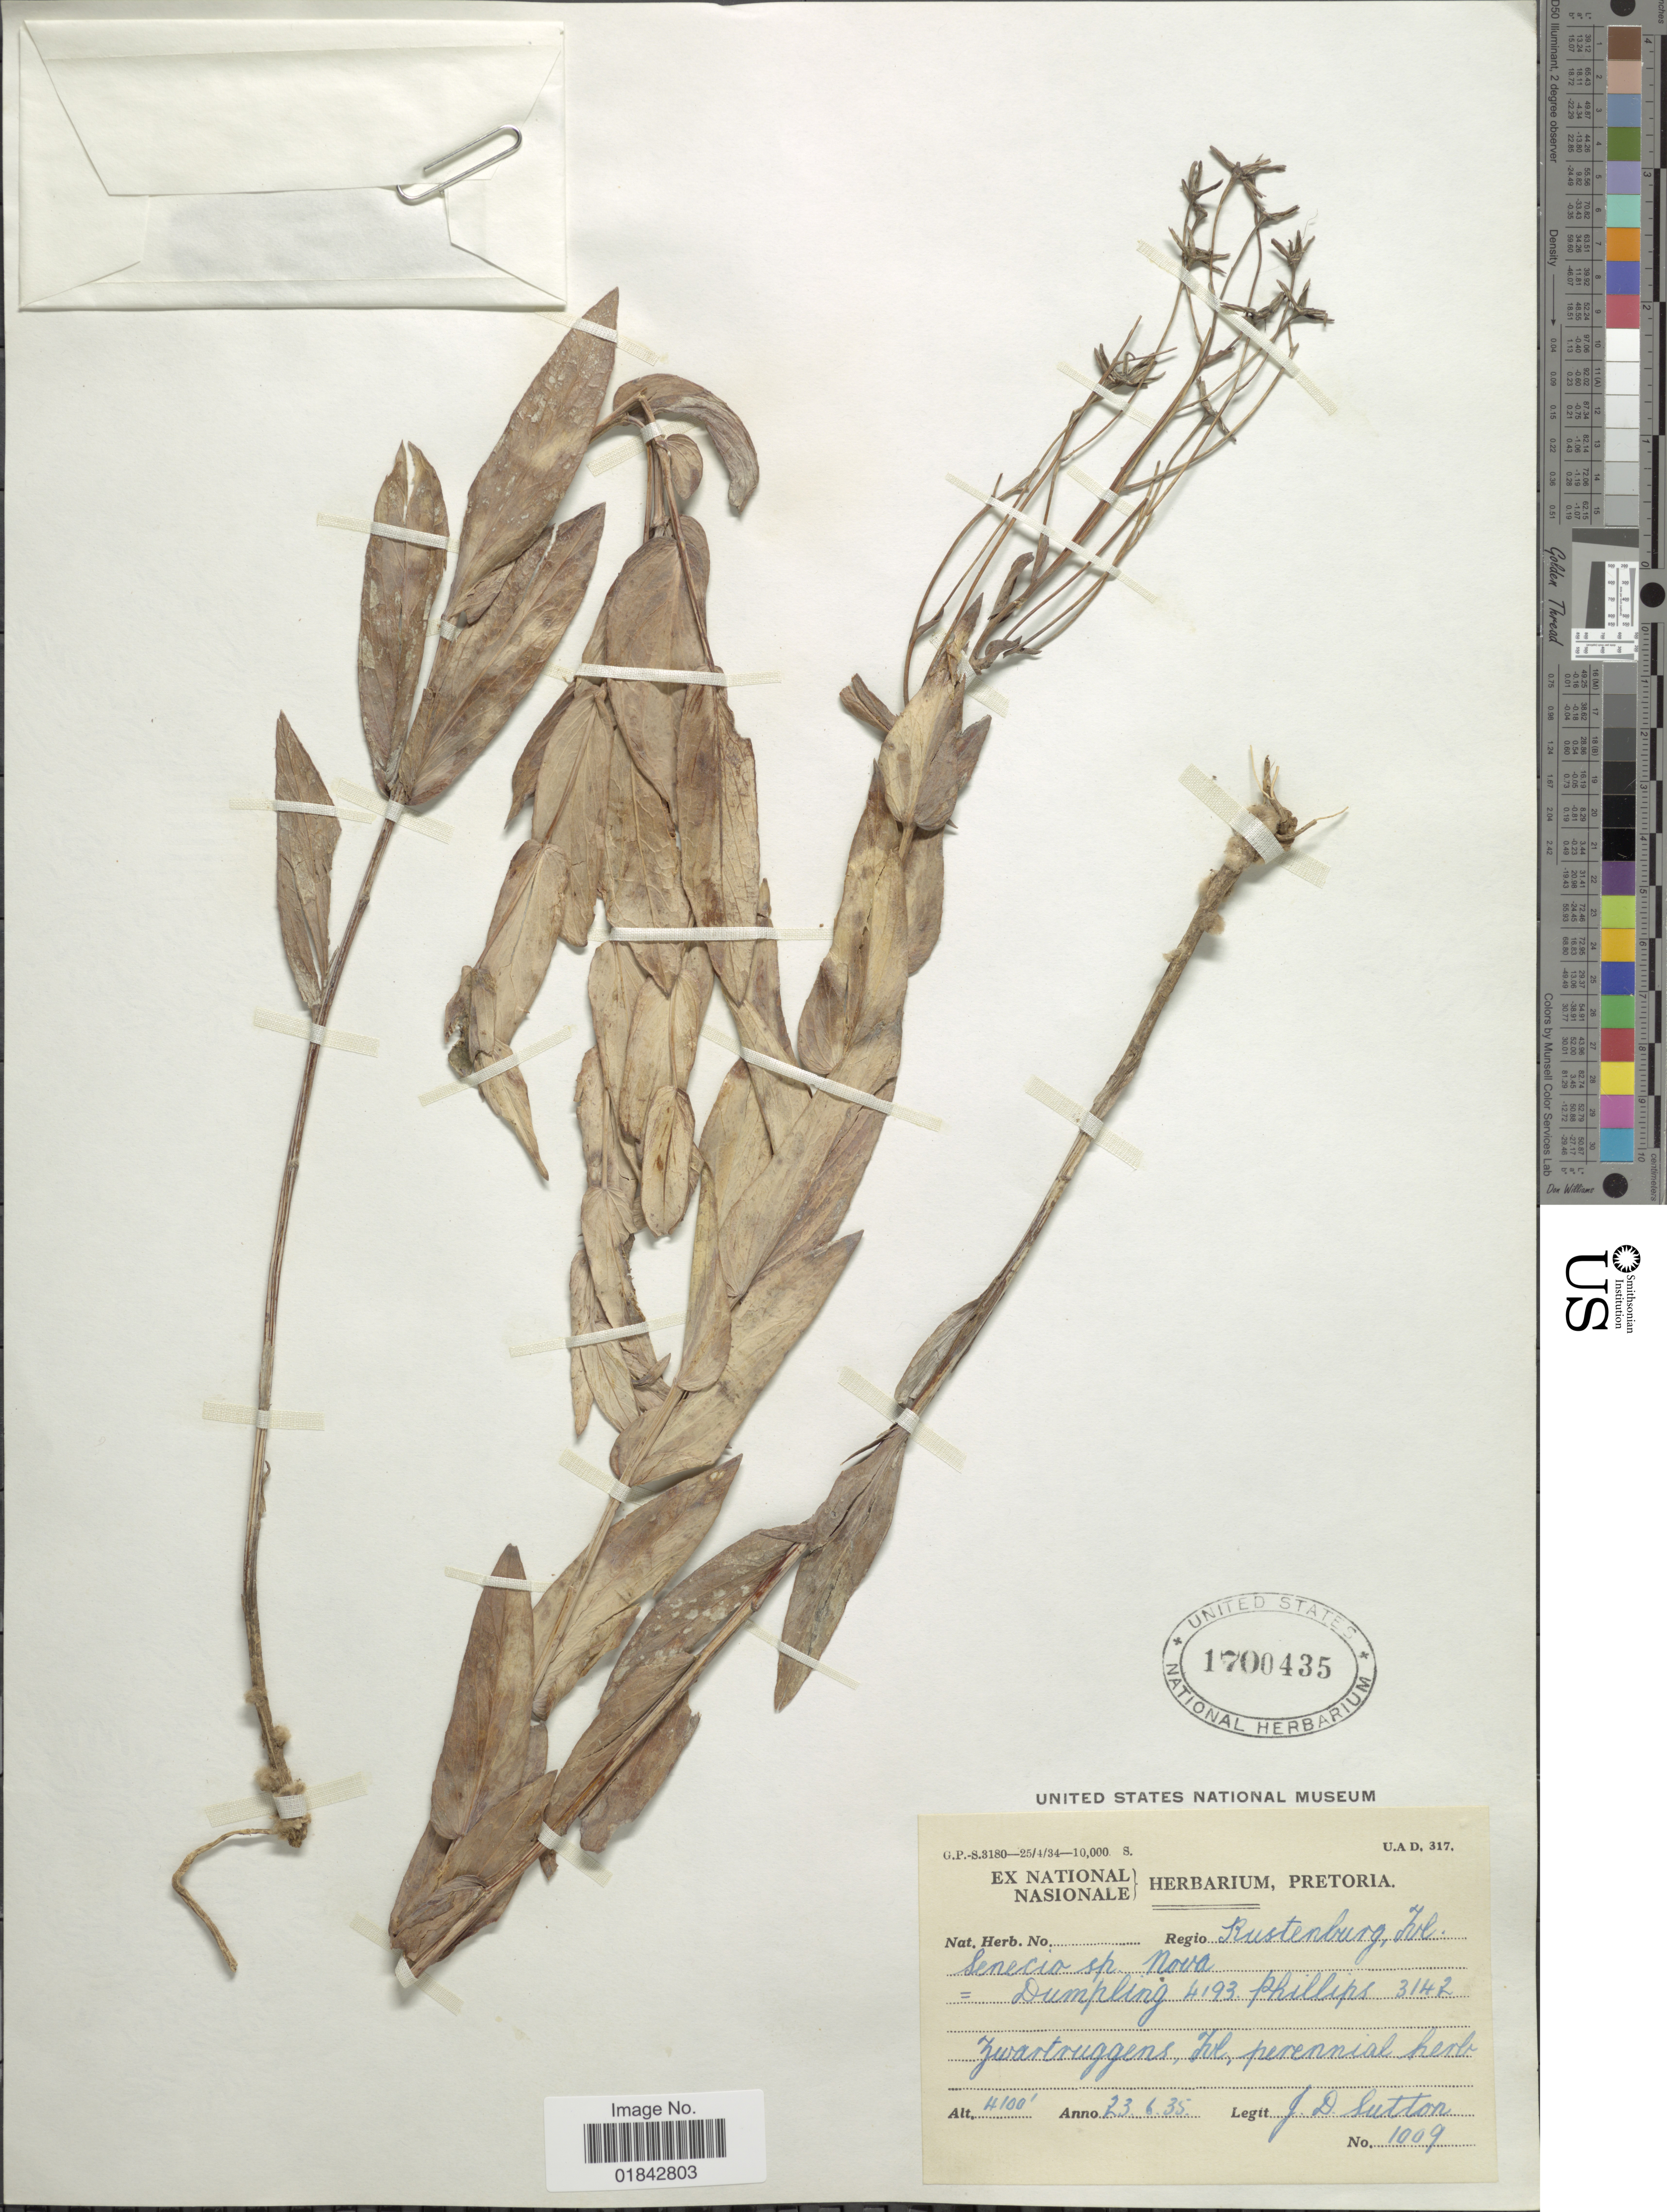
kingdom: Plantae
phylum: Tracheophyta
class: Magnoliopsida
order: Asterales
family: Asteraceae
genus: Senecio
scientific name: Senecio sp.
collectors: J. Sutton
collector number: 1009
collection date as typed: Transcribed d/m/y: 23/6/35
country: South Africa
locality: Rustenburg, Tvl., Zwartruggens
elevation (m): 1250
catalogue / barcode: US 1700435